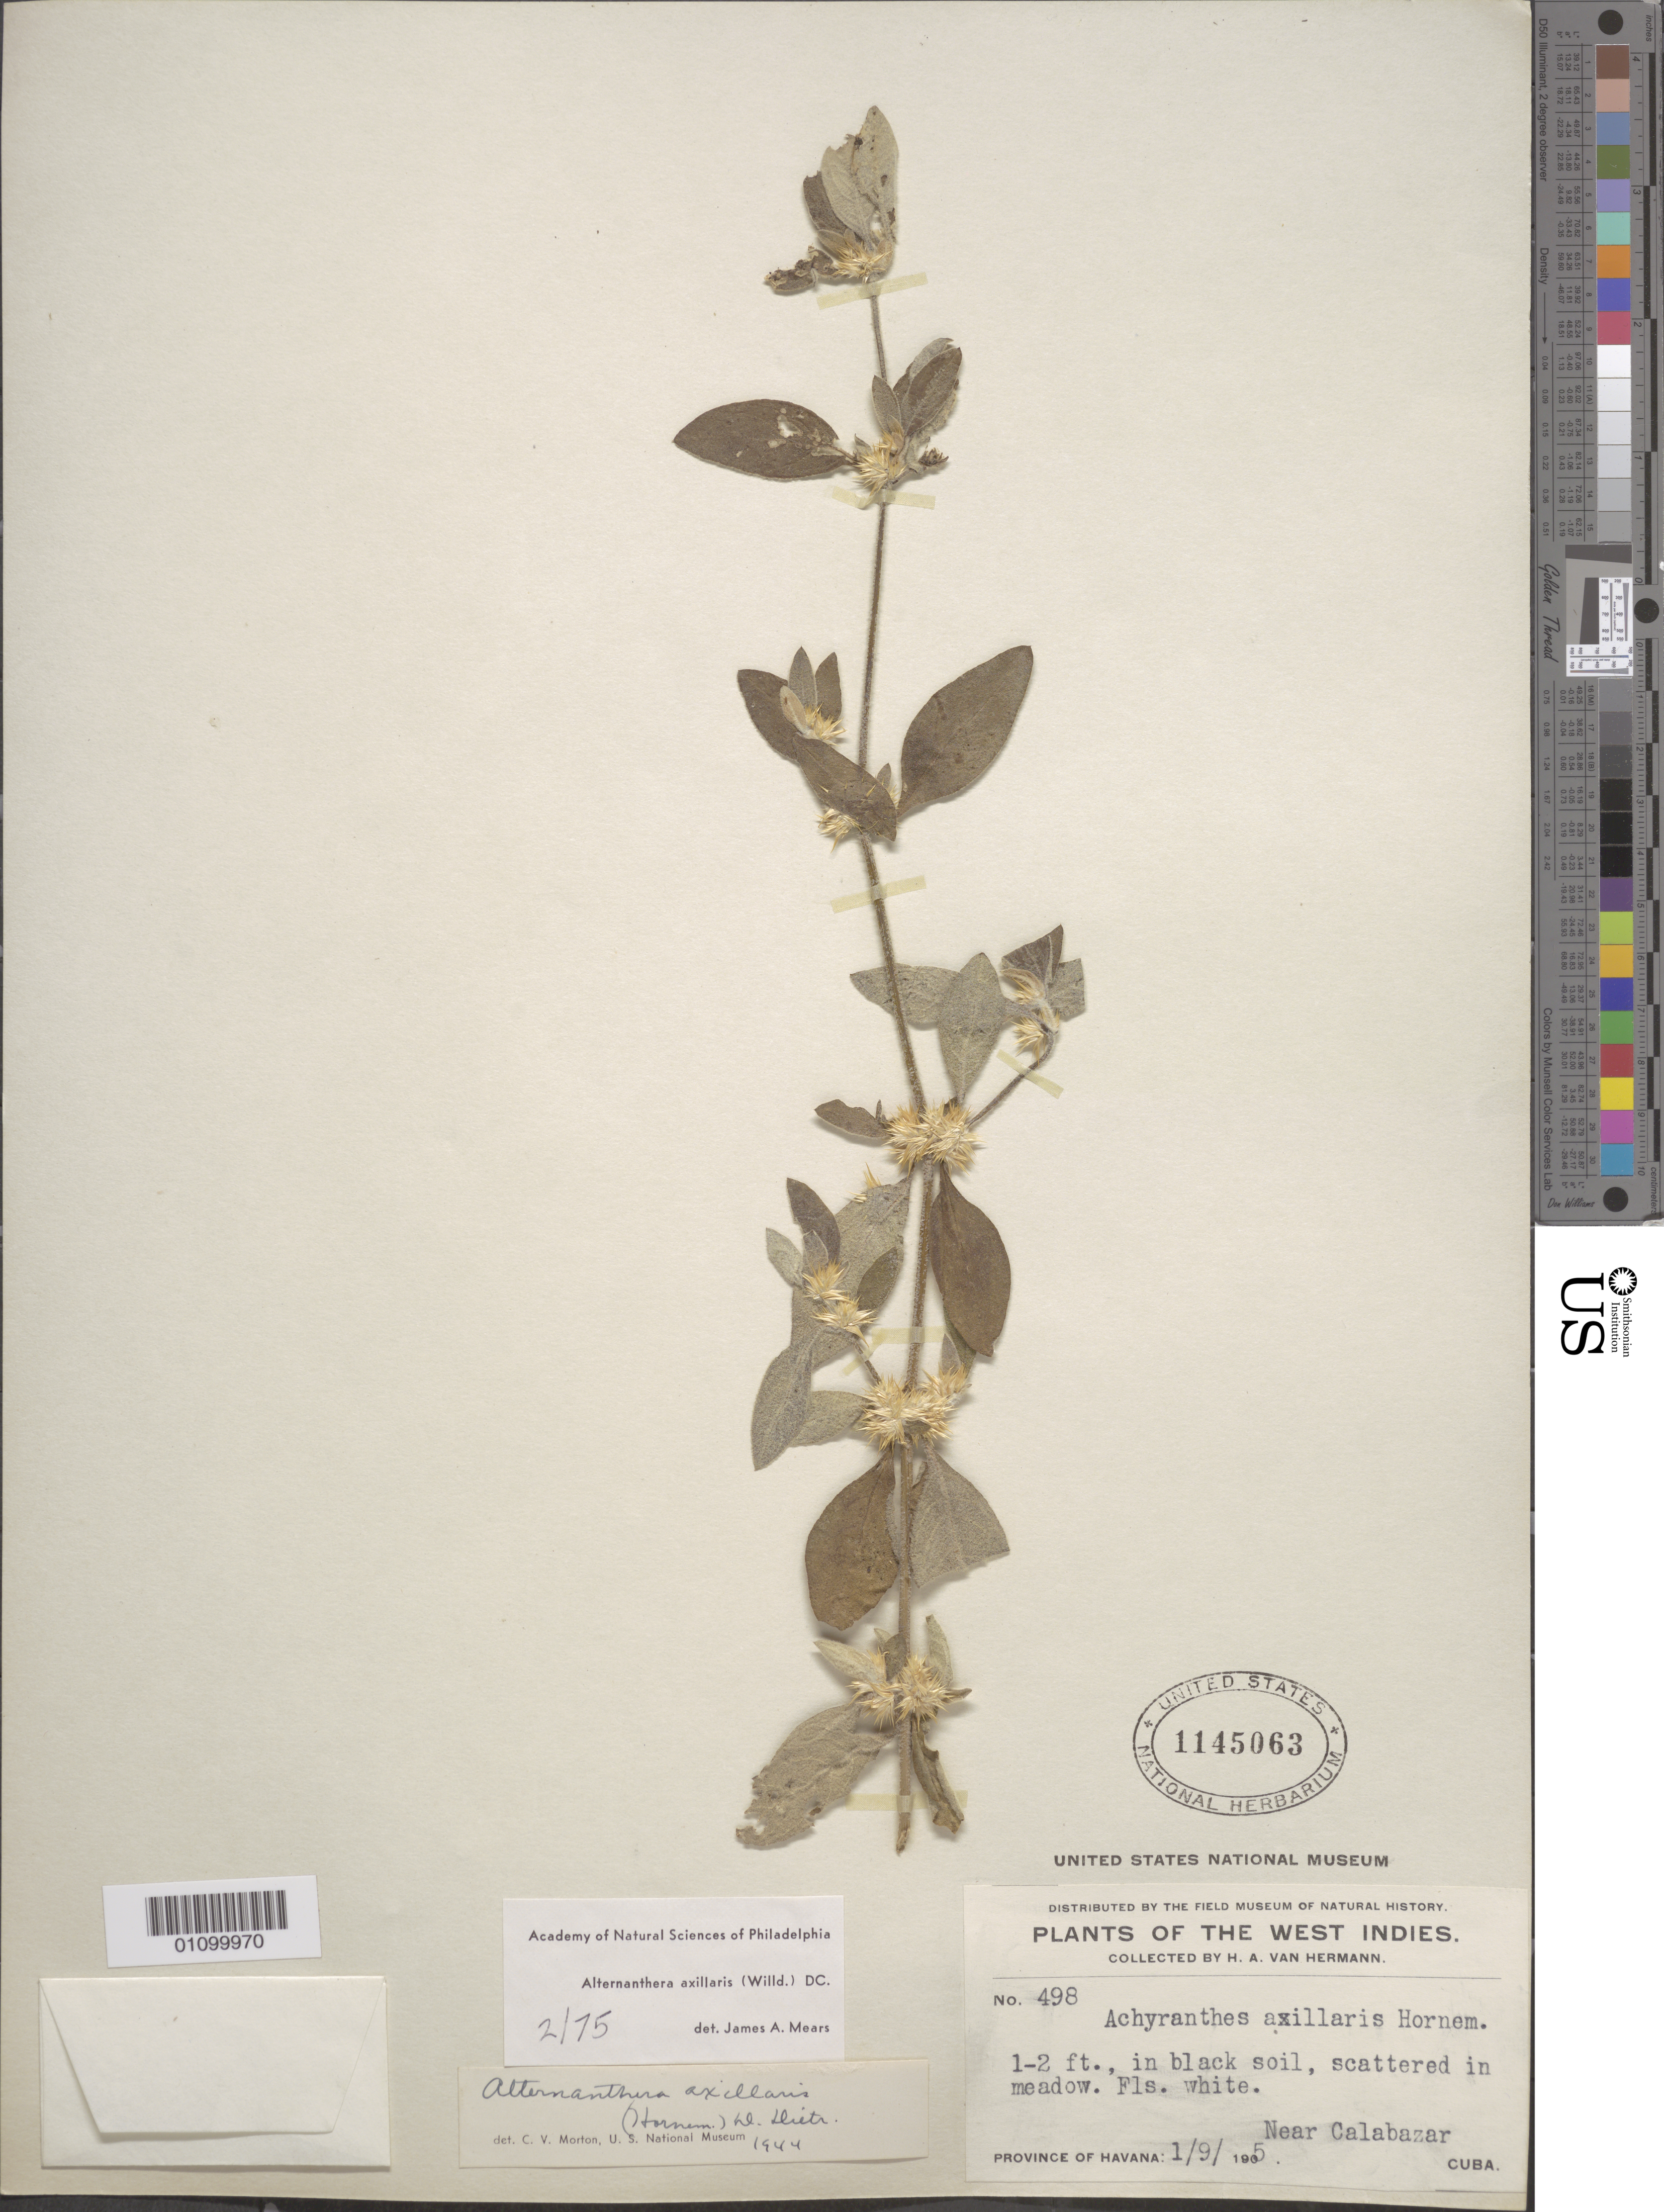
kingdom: Plantae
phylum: Tracheophyta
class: Magnoliopsida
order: Caryophyllales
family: Amaranthaceae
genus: Alternanthera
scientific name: Alternanthera axillaris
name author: (Hornem. ex Willd.) D. Dietr.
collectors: H. A. Van Hermann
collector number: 498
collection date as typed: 01 Sep 1905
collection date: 1905-09-01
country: Cuba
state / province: La Habana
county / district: Municipio de Boyeros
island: Cuba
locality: Calabazar (near)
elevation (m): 60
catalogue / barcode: US 1145063